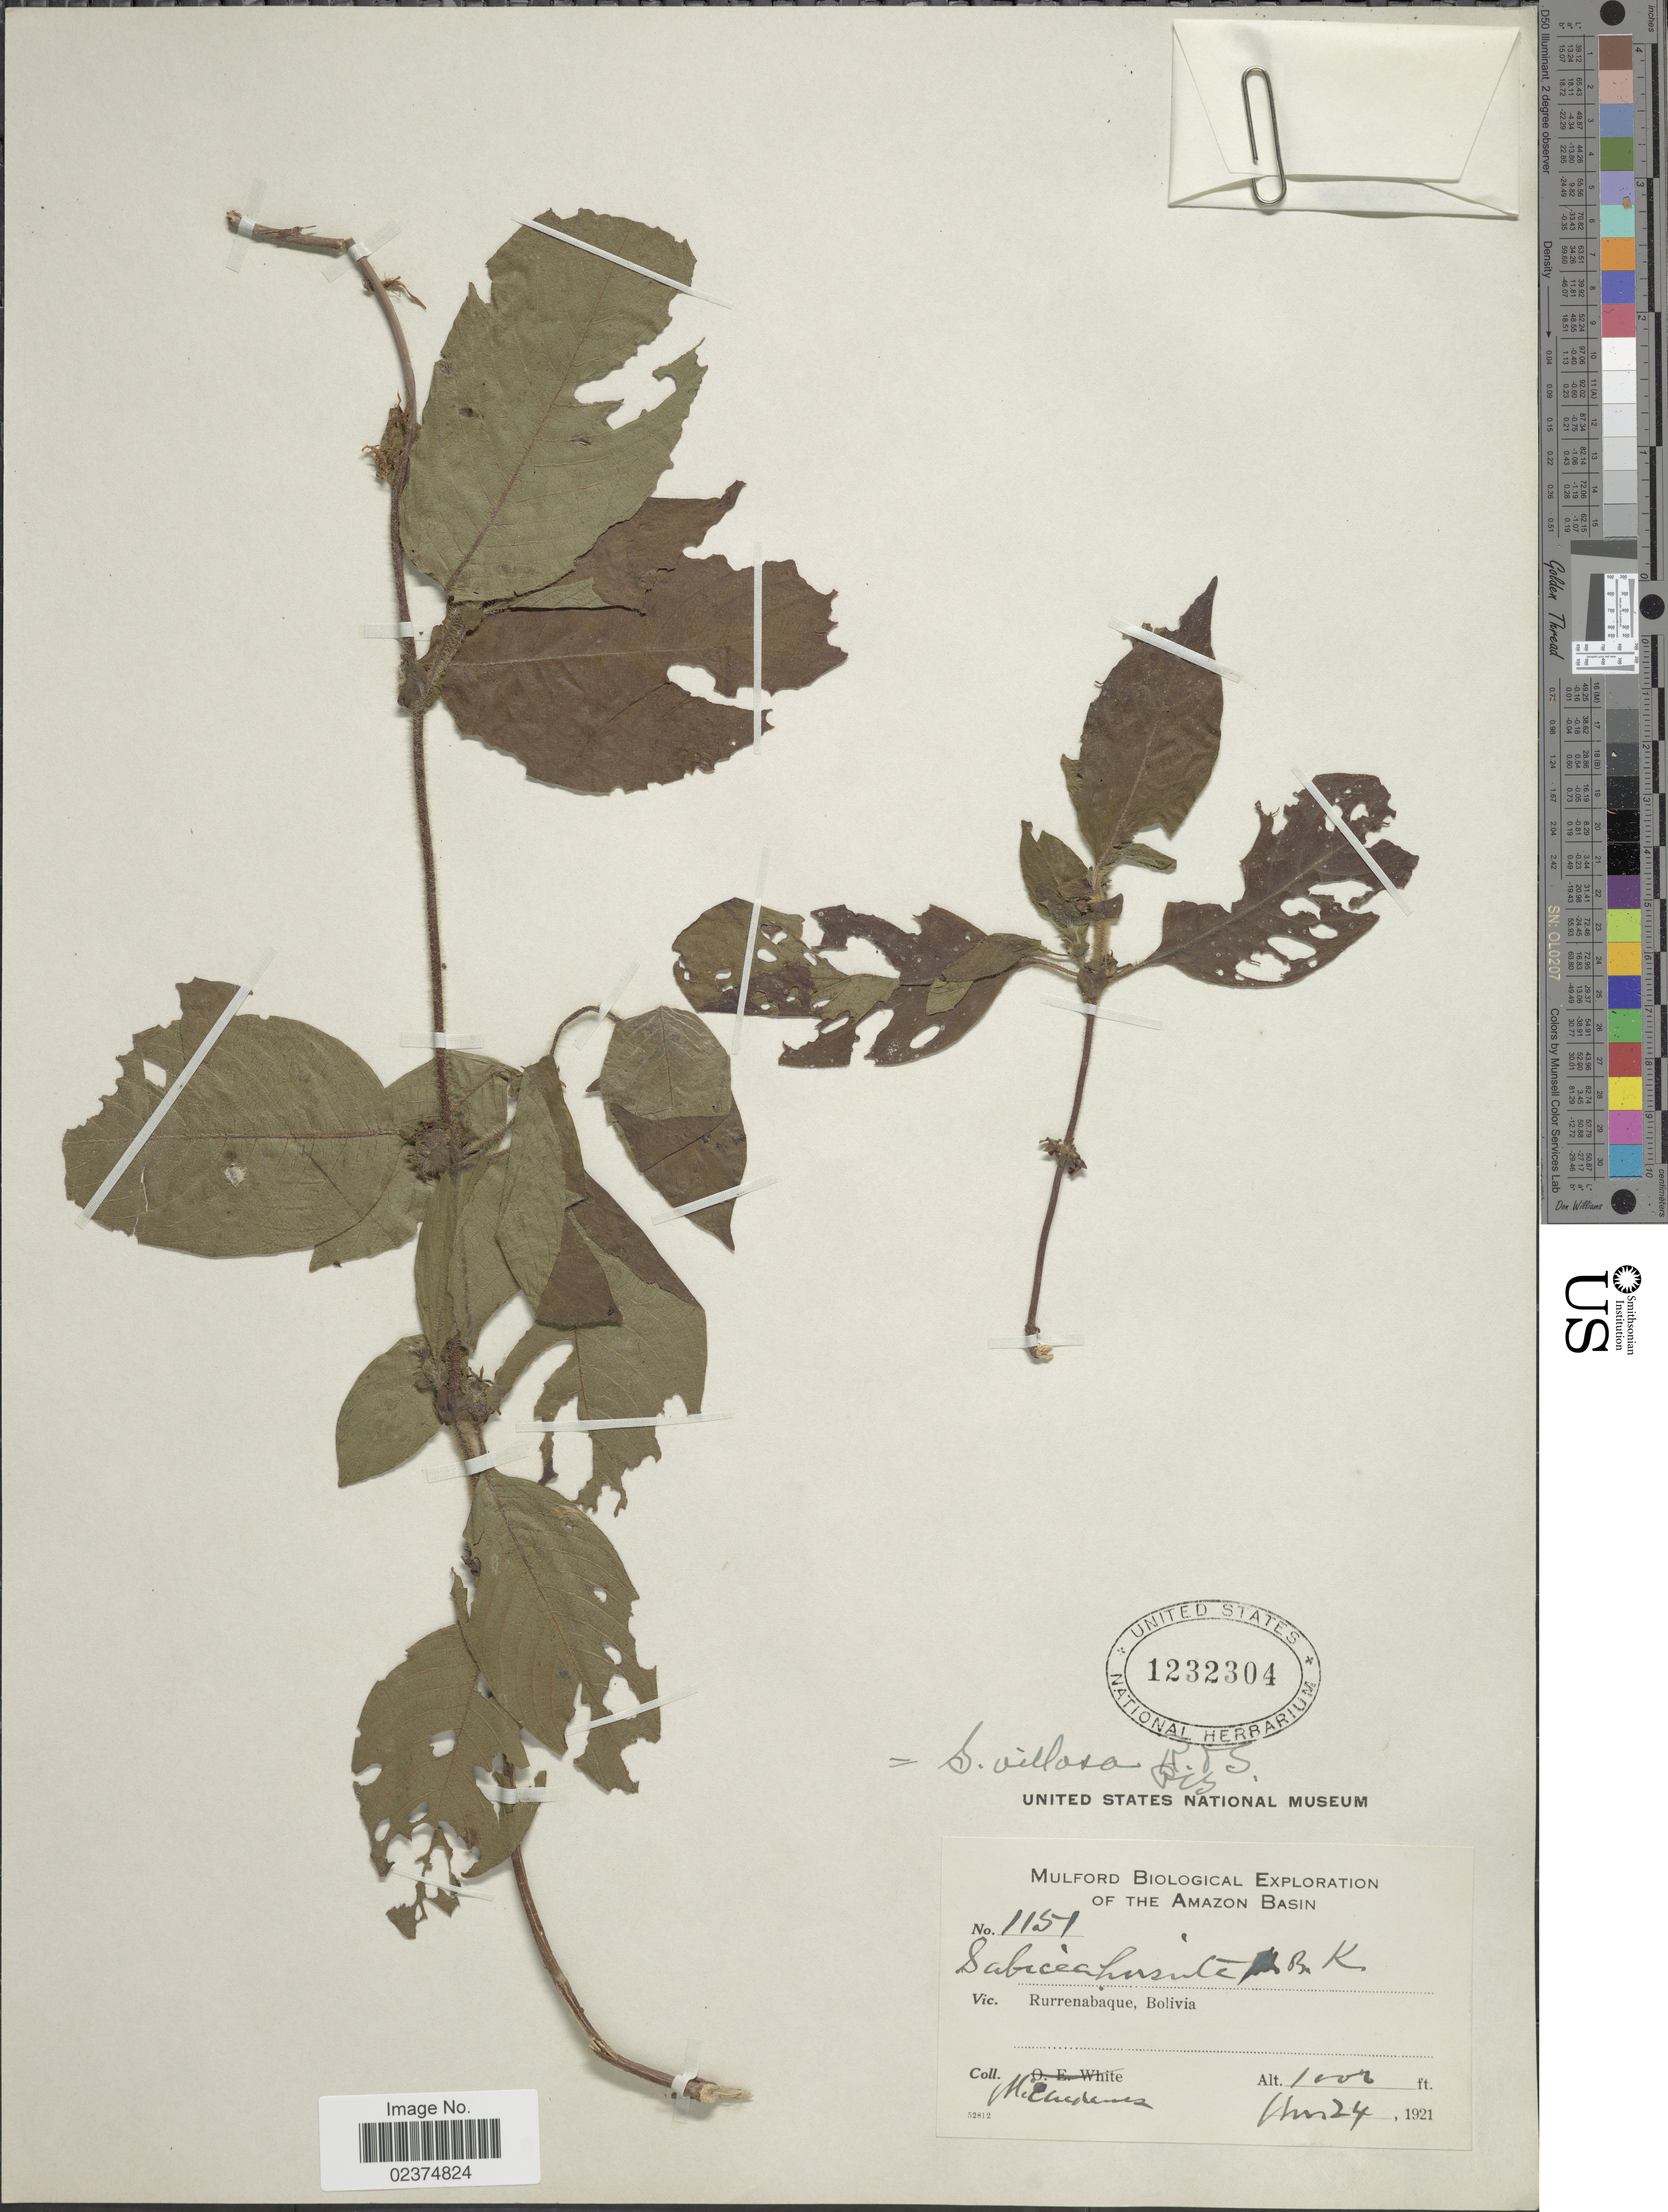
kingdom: Plantae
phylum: Tracheophyta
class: Magnoliopsida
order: Gentianales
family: Rubiaceae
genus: Sabicea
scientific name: Sabicea villosa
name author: Willd. ex Roem. & Schult.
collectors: M. Cárdenas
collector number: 1151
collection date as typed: Nov. 24, 1921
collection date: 1921-11-24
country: Bolivia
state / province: Beni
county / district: José Ballivián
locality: Rurrenabaque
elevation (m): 305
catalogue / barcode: US 1232304